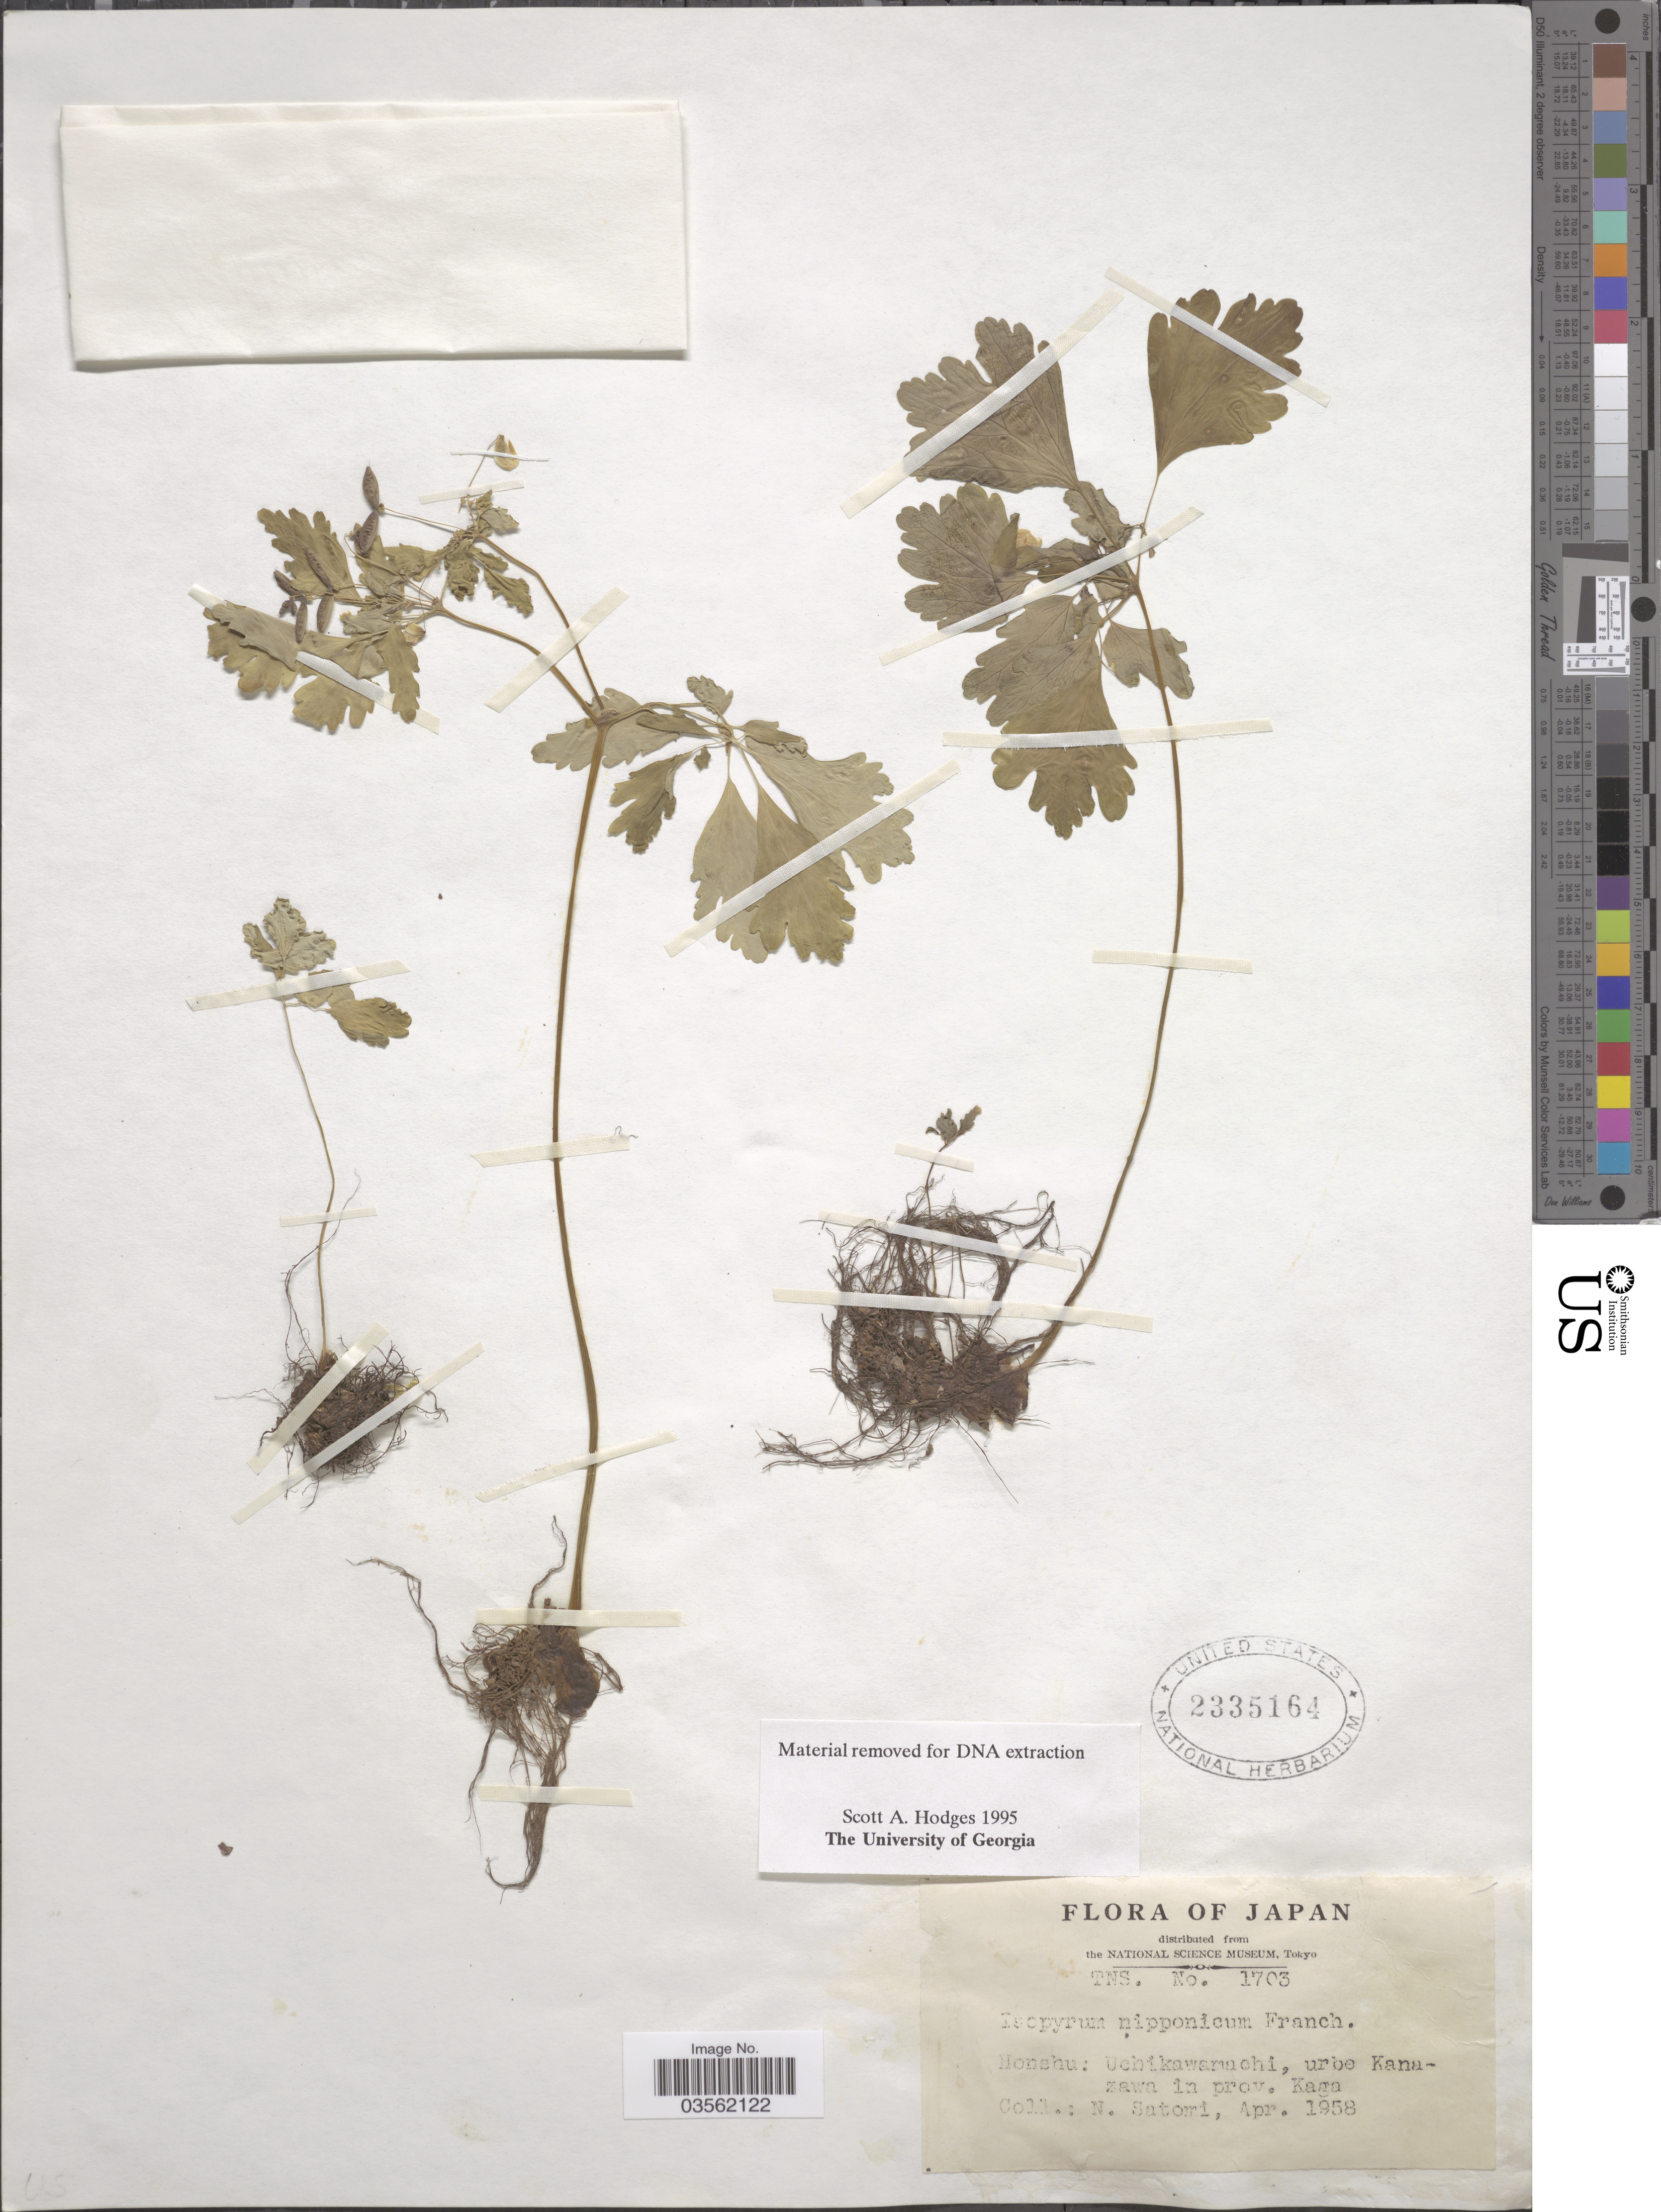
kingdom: Plantae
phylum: Tracheophyta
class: Magnoliopsida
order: Ranunculales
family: Ranunculaceae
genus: Isopyrum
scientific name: Isopyrum nipponicum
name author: Franch.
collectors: N. Satomi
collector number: TNS 1703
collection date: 1958-04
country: Japan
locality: Honshu: Uchikawamachi, urbe Kanazawa in prov. Kaga.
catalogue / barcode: US 2335164